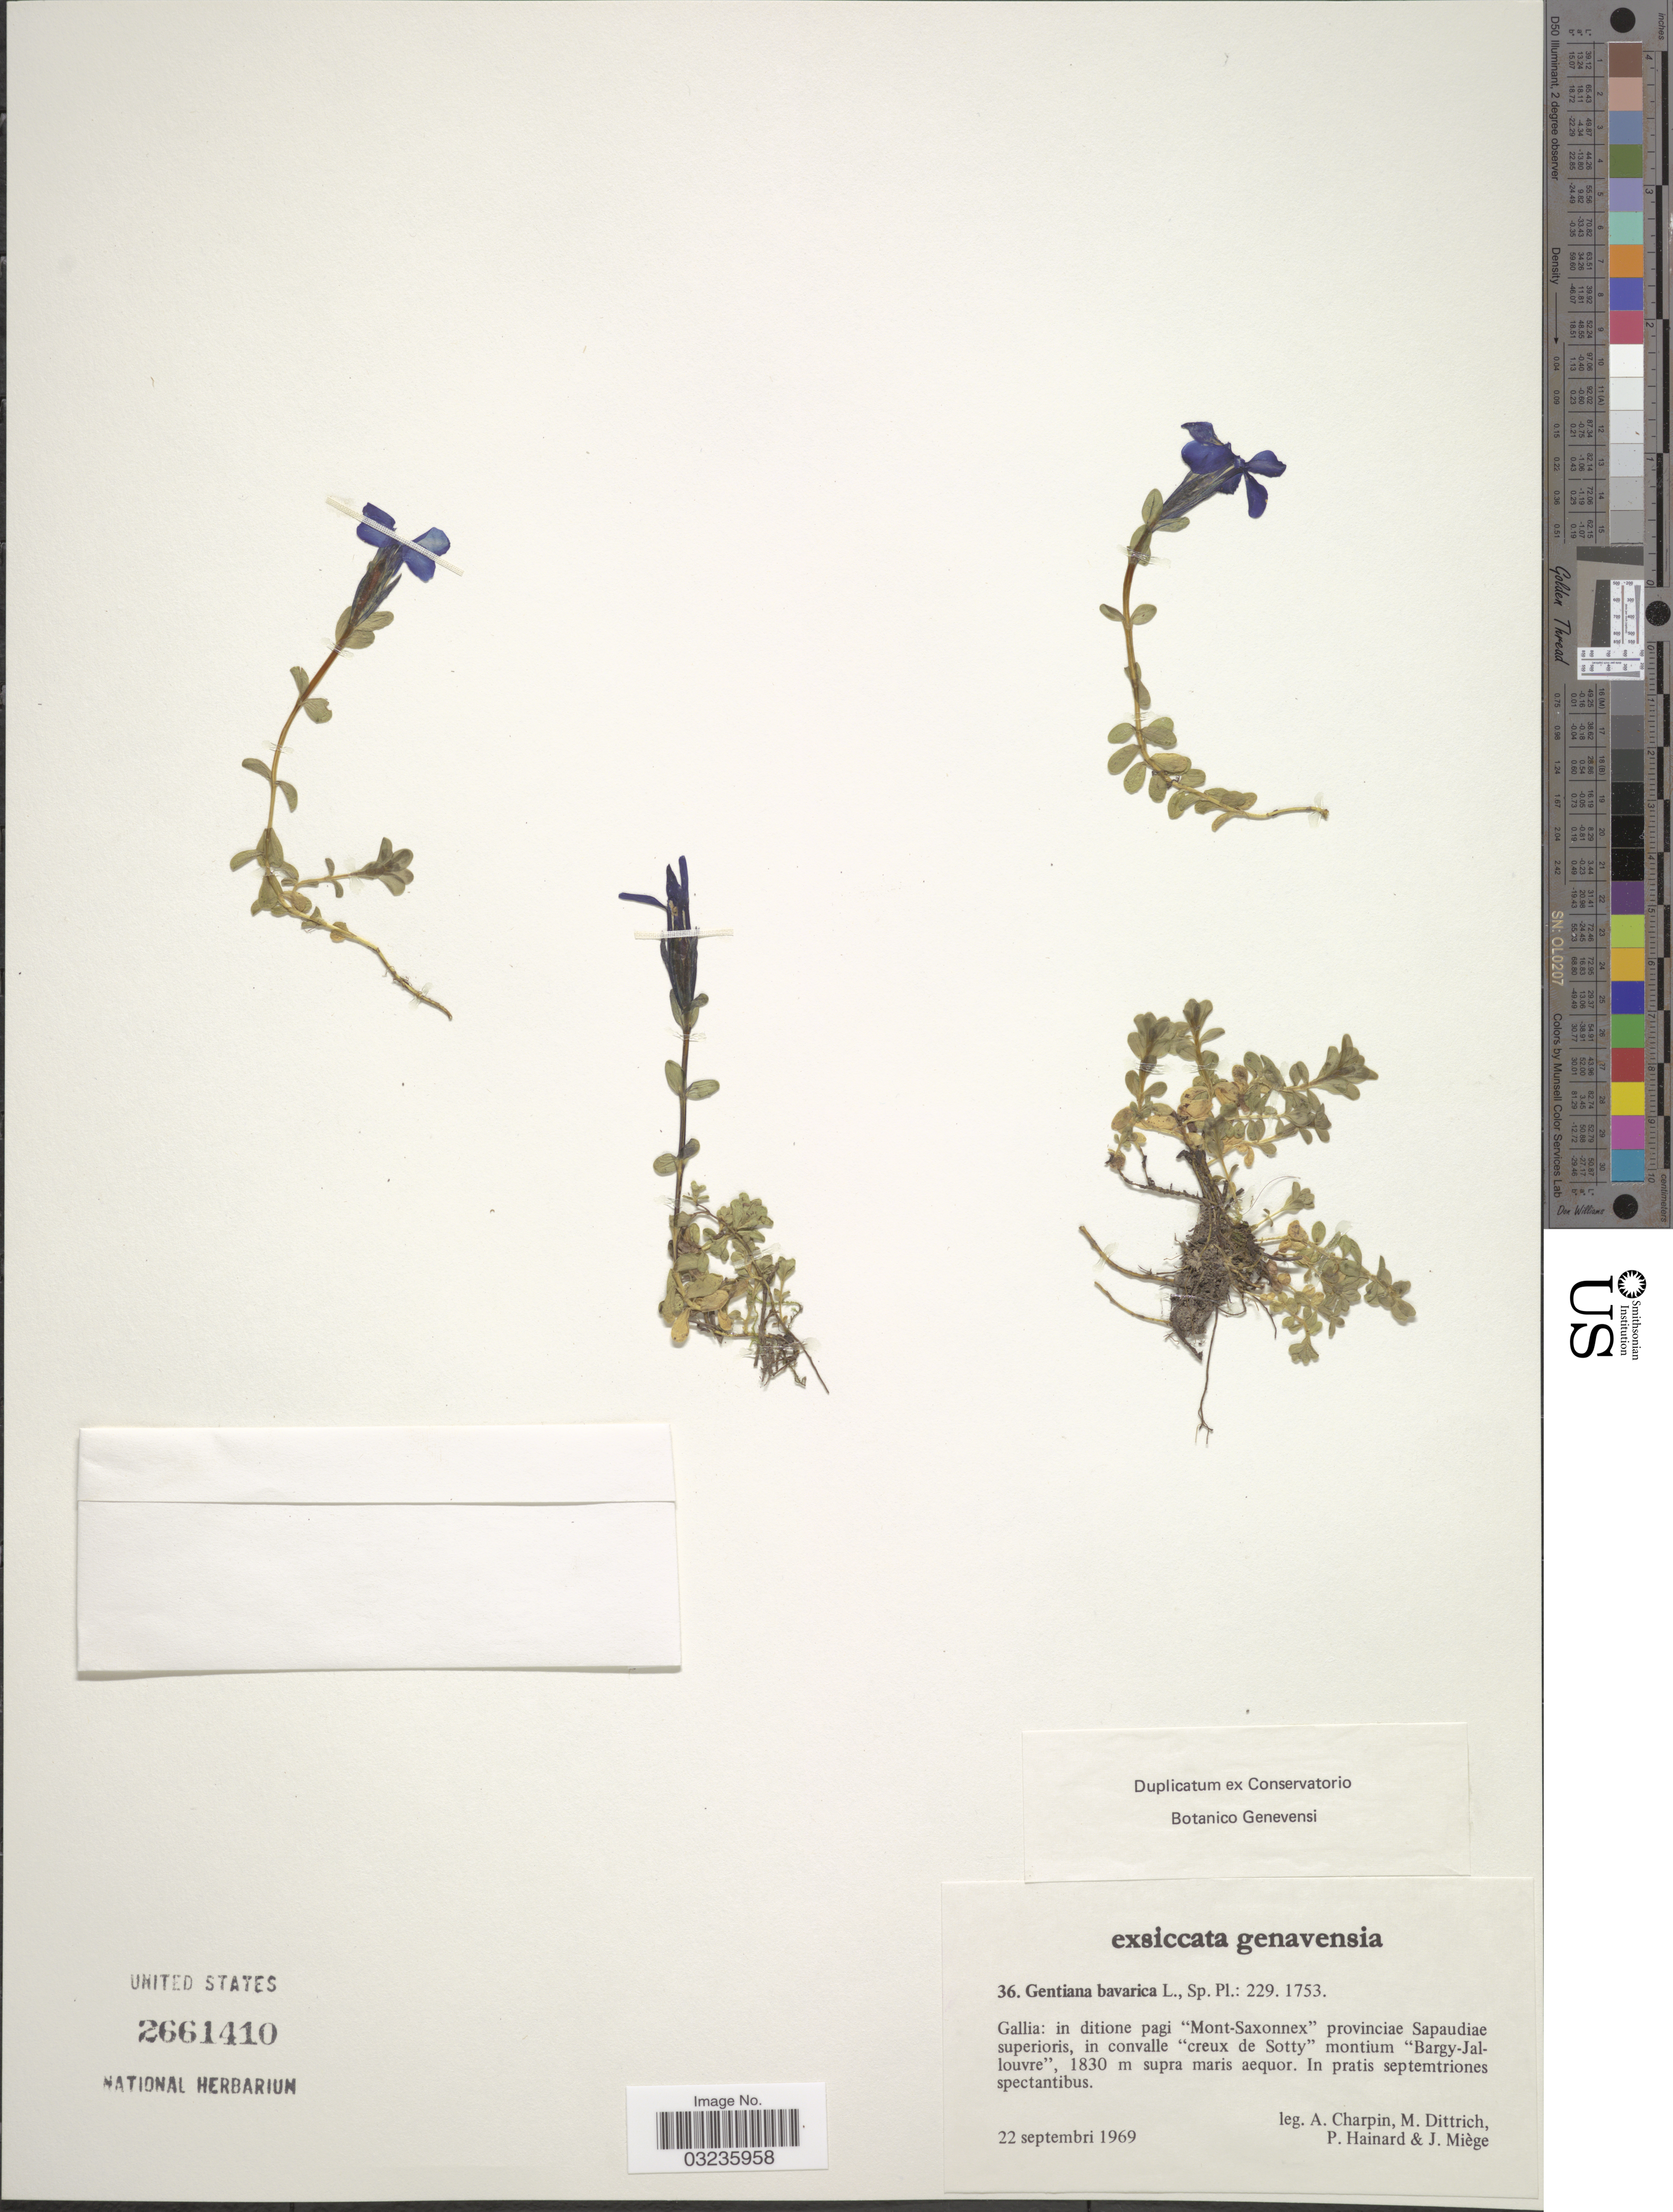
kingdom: Plantae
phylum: Tracheophyta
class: Magnoliopsida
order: Gentianales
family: Gentianaceae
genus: Gentiana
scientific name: Gentiana bavarica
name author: L.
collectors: A. Charpin, M. Dittrich, P. Hainard & J. Miége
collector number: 36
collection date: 1969-09-22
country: France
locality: Gallia: in ditione pagi "Mont-Saxonnex" provinciae Sapaudiae superioris, in convalle "creux de Sotty" montium "Bargy-Jallouvre".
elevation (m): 1830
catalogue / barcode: US 2661410